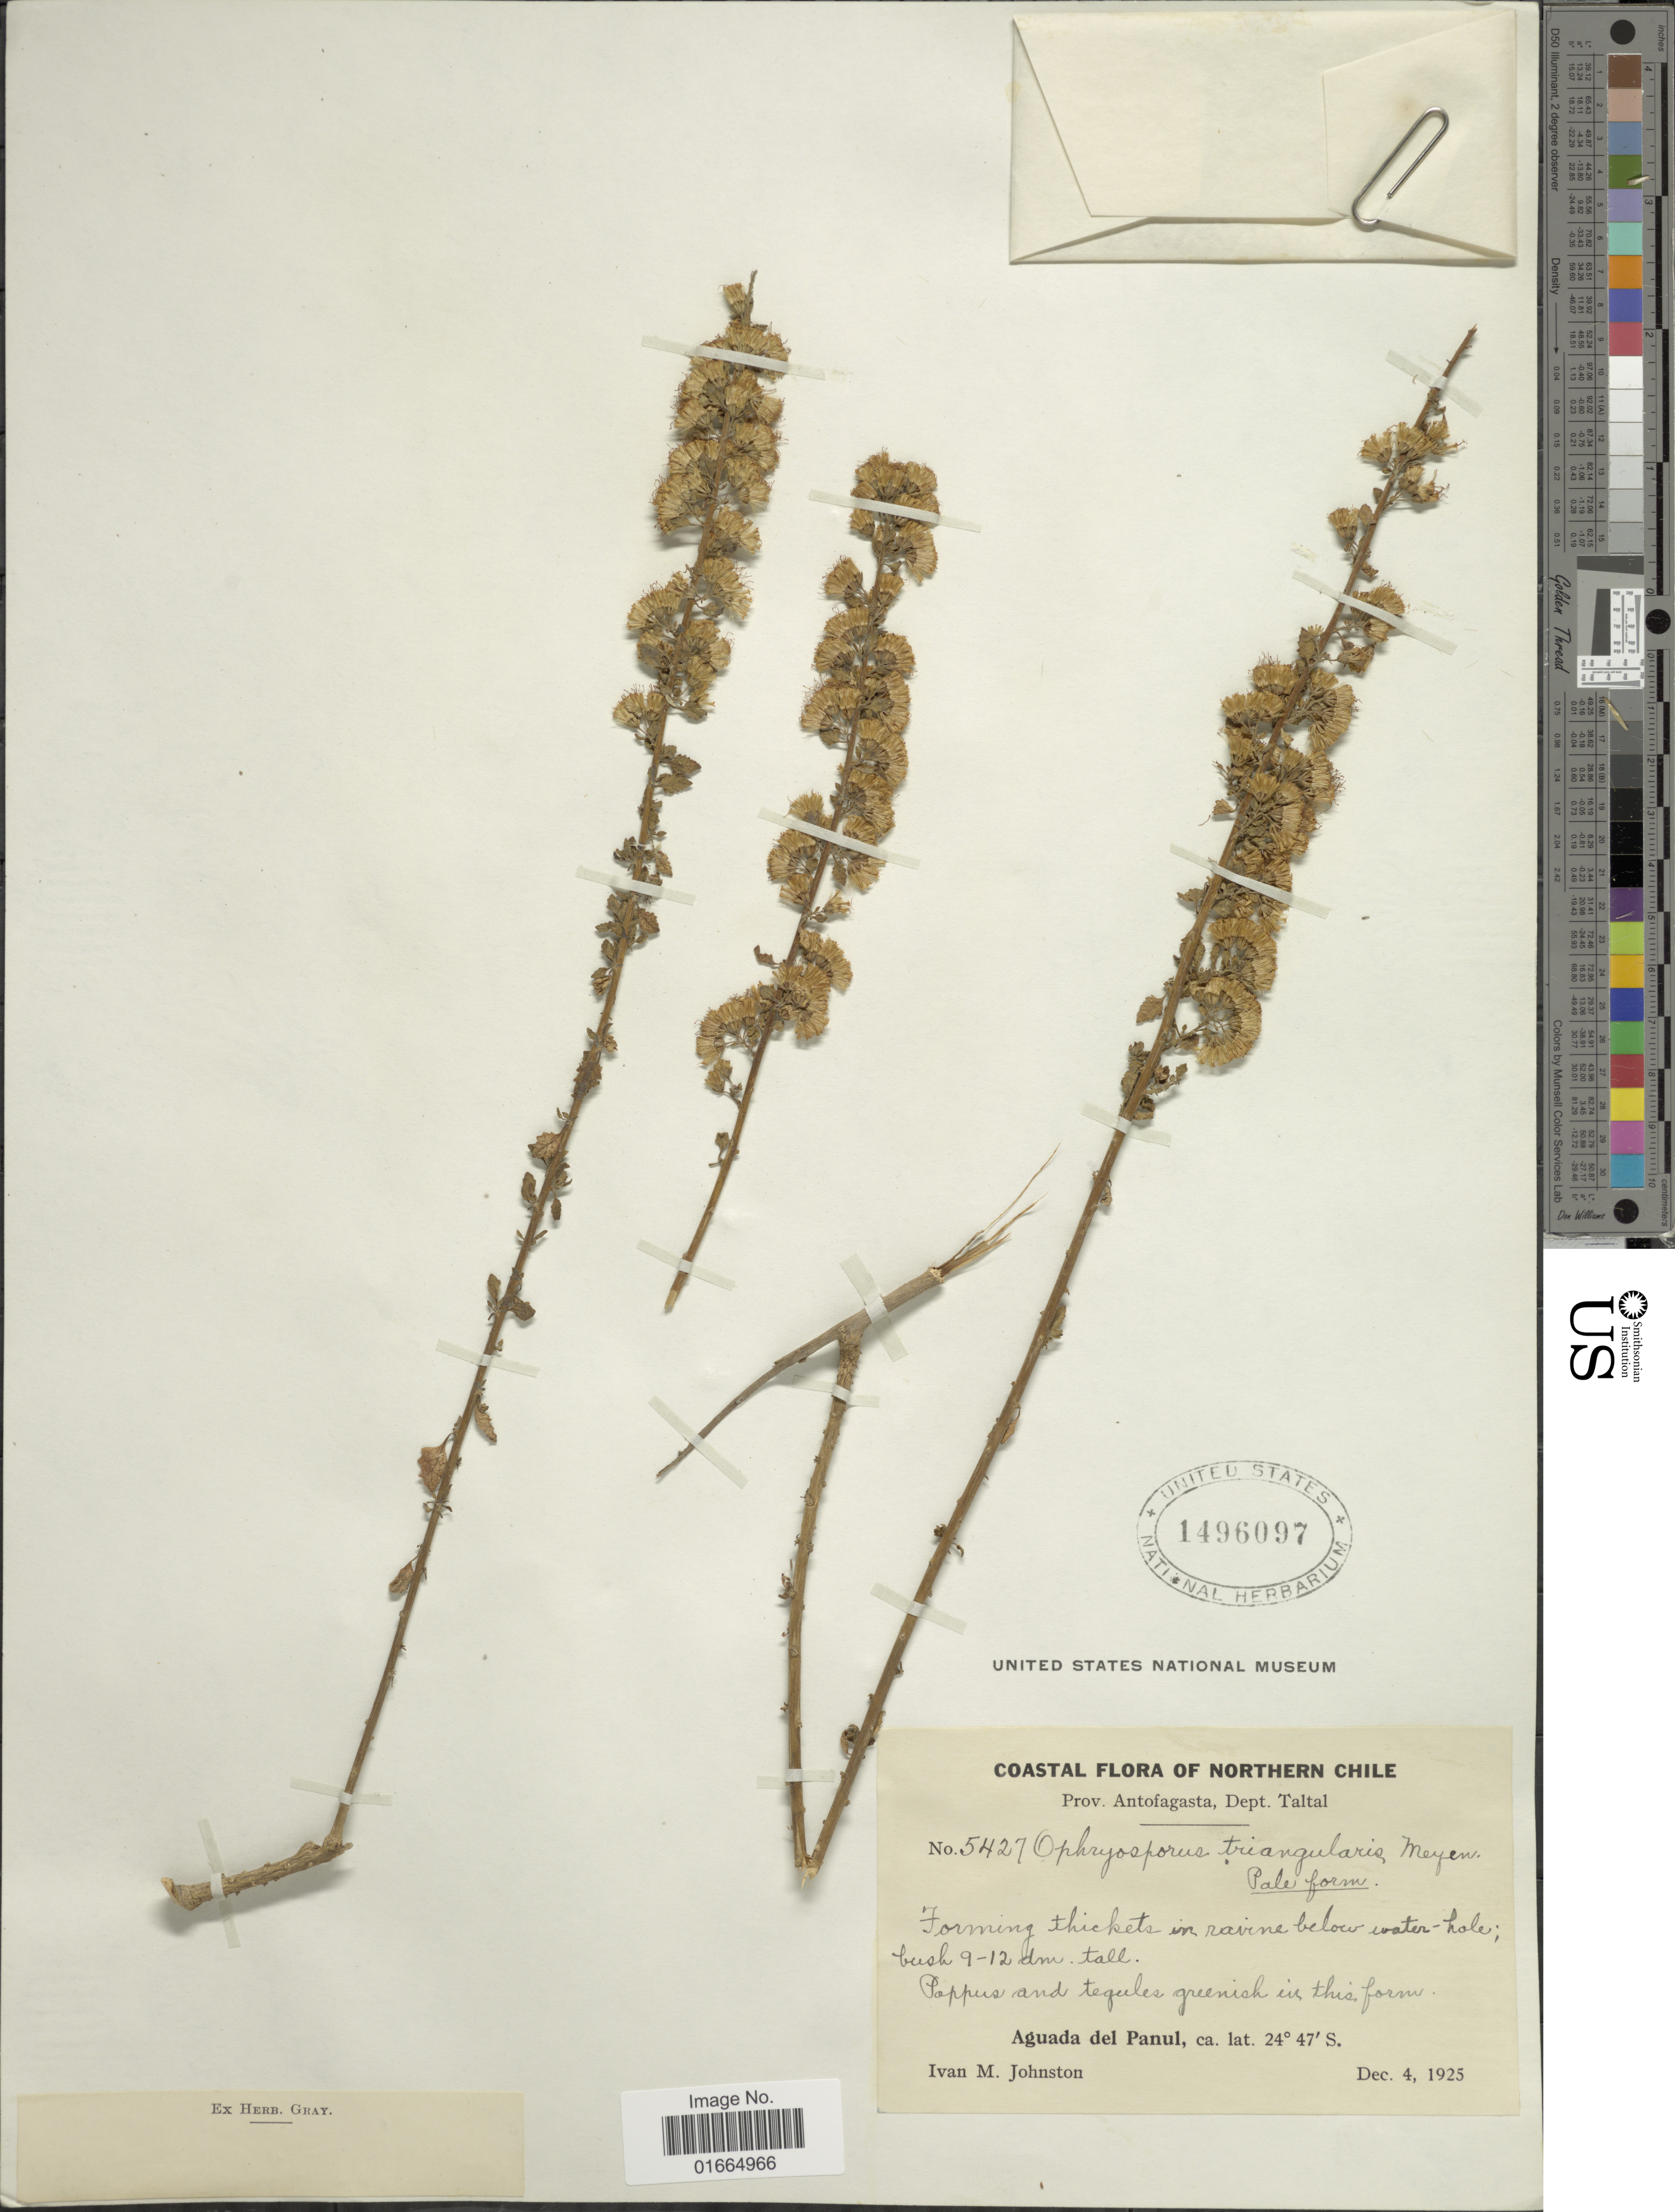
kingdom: Plantae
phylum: Tracheophyta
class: Magnoliopsida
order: Asterales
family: Asteraceae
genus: Ophryosporus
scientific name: Ophryosporus triangularis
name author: Meyen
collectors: I.M. Johnston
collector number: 5427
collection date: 1925-12-04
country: Chile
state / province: Antofagasta (II)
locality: Northern Chile. Prov. Antofagasta. Dept. Taltal. Aguada del Panul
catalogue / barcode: US 1496097